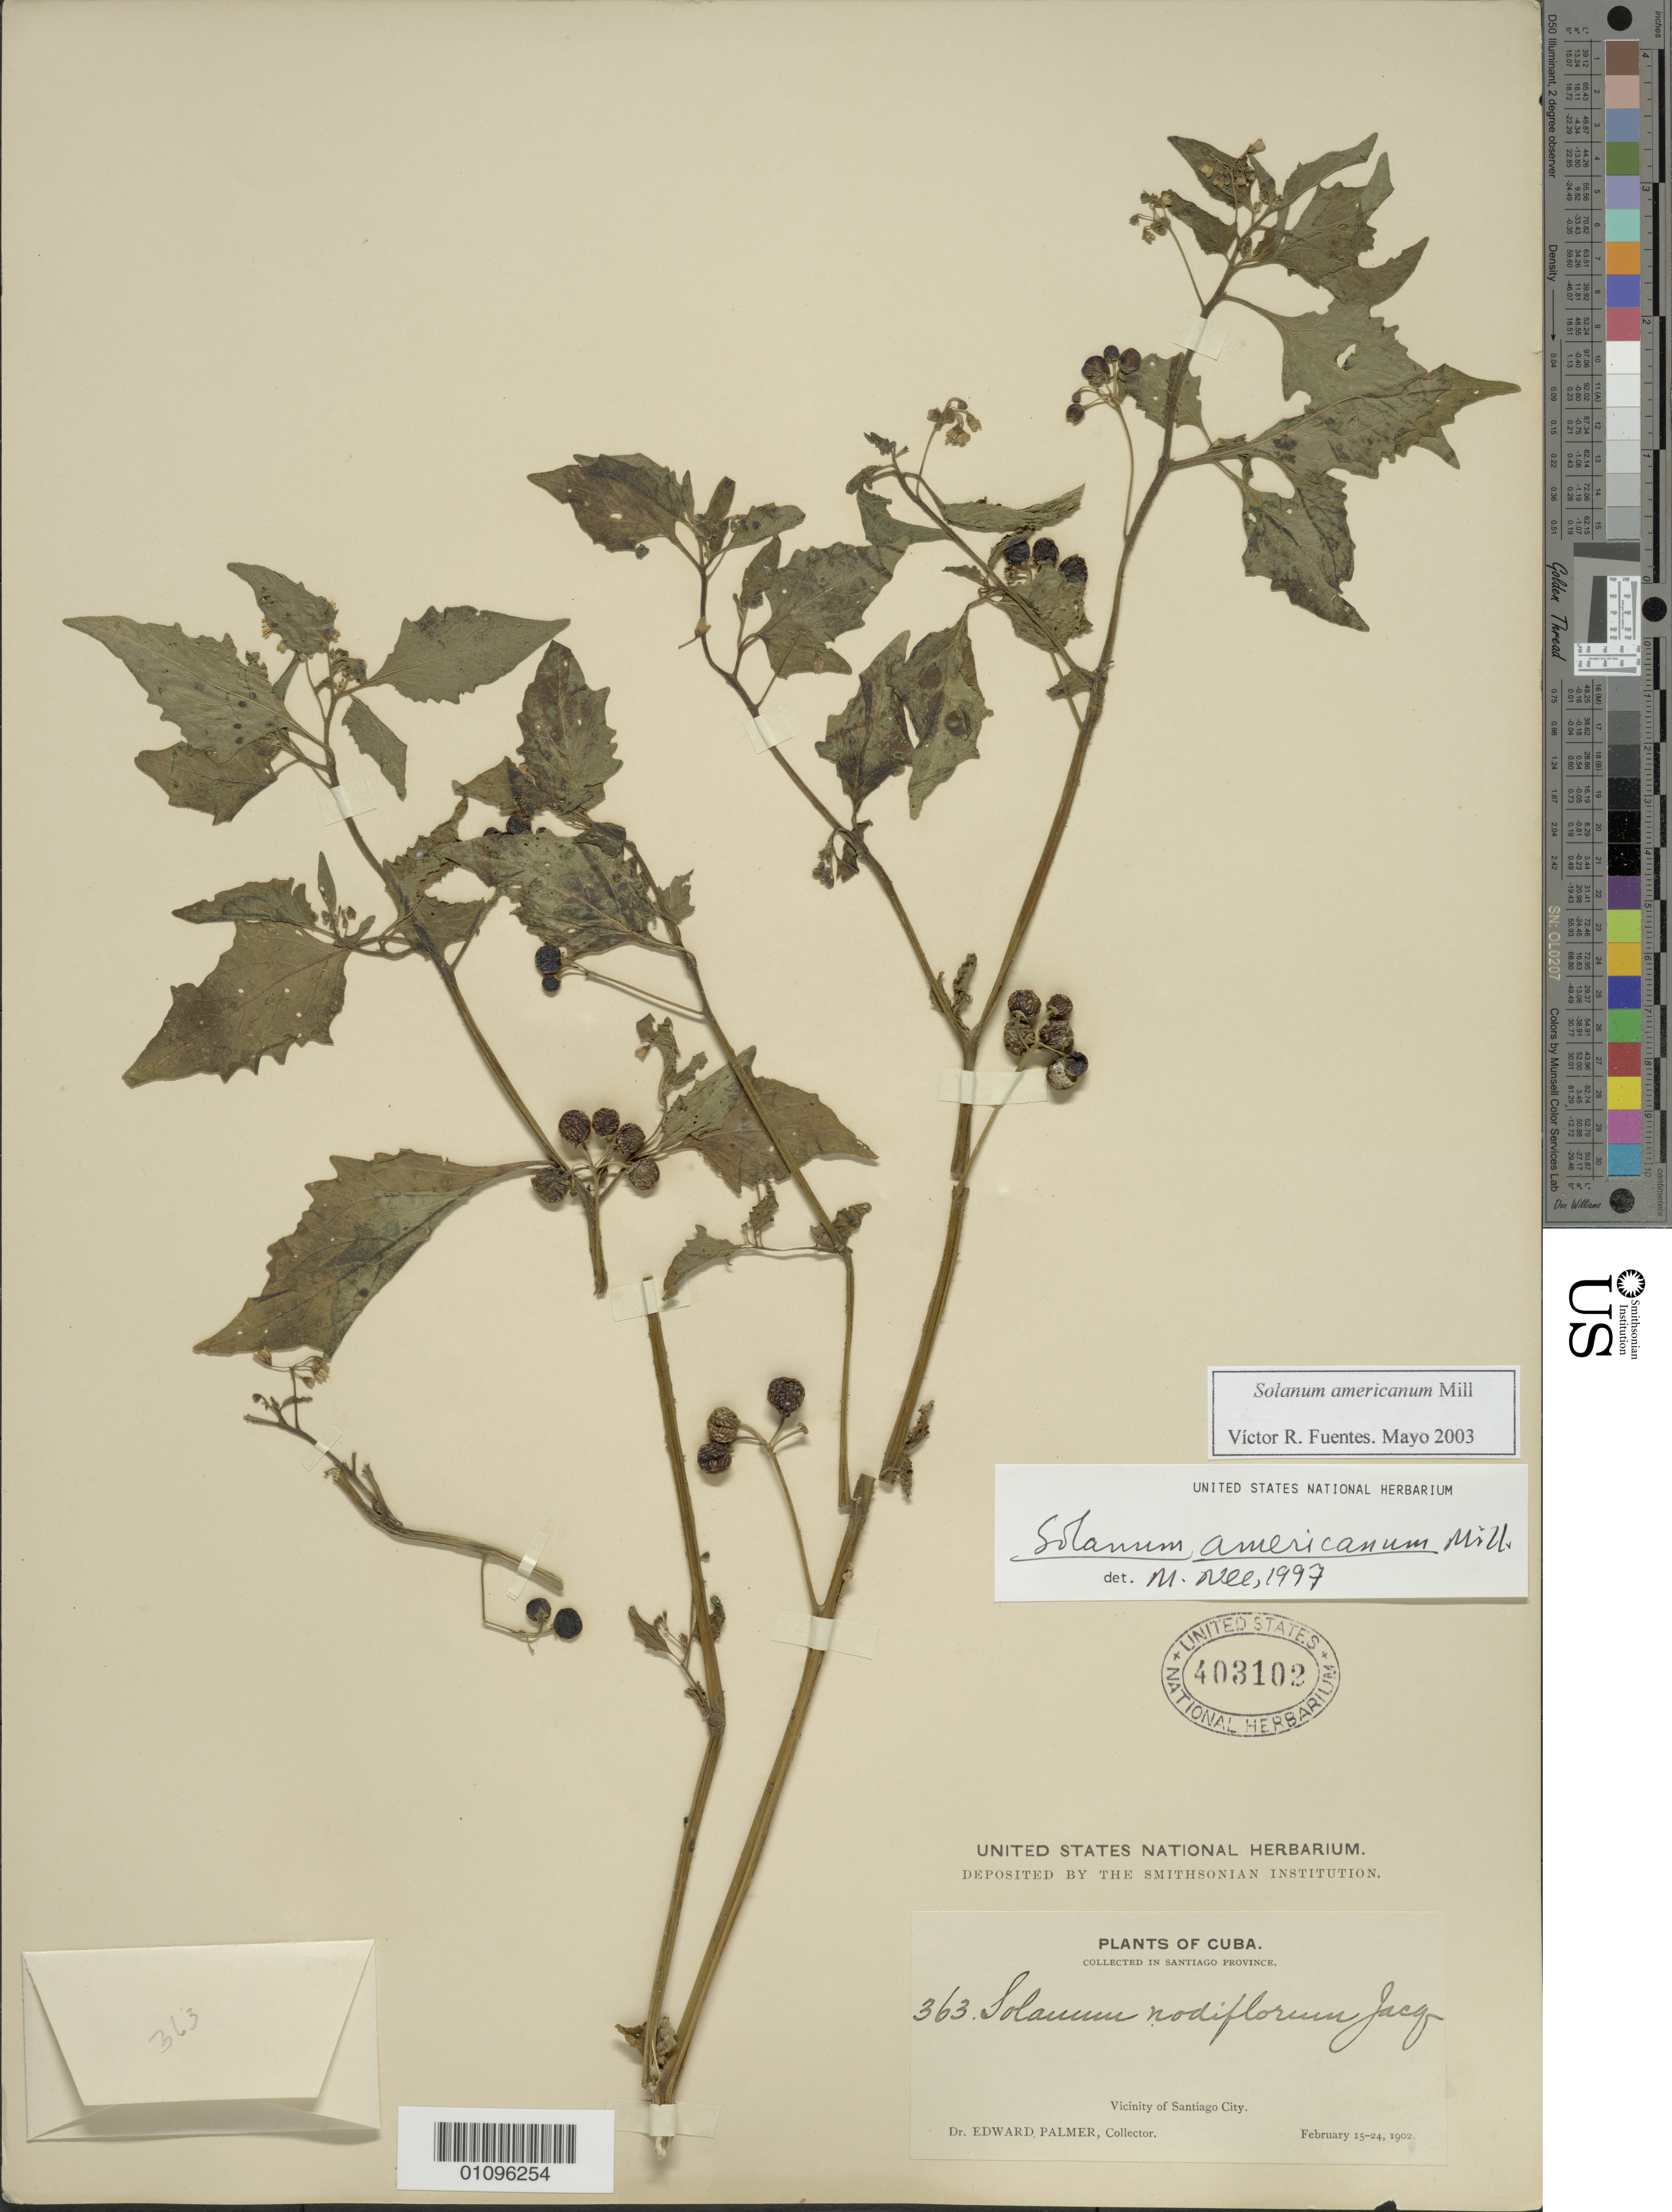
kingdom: Plantae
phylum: Tracheophyta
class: Magnoliopsida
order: Solanales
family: Solanaceae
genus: Solanum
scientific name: Solanum americanum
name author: Mill.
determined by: Fuentes, V. R.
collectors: E. Palmer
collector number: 363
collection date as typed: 15 Feb 1902 to 24 Feb 1902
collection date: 1902-02-15/1902-02-24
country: Cuba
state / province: Santiago de Cuba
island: Cuba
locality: Santiago City vicinity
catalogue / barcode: US 403102